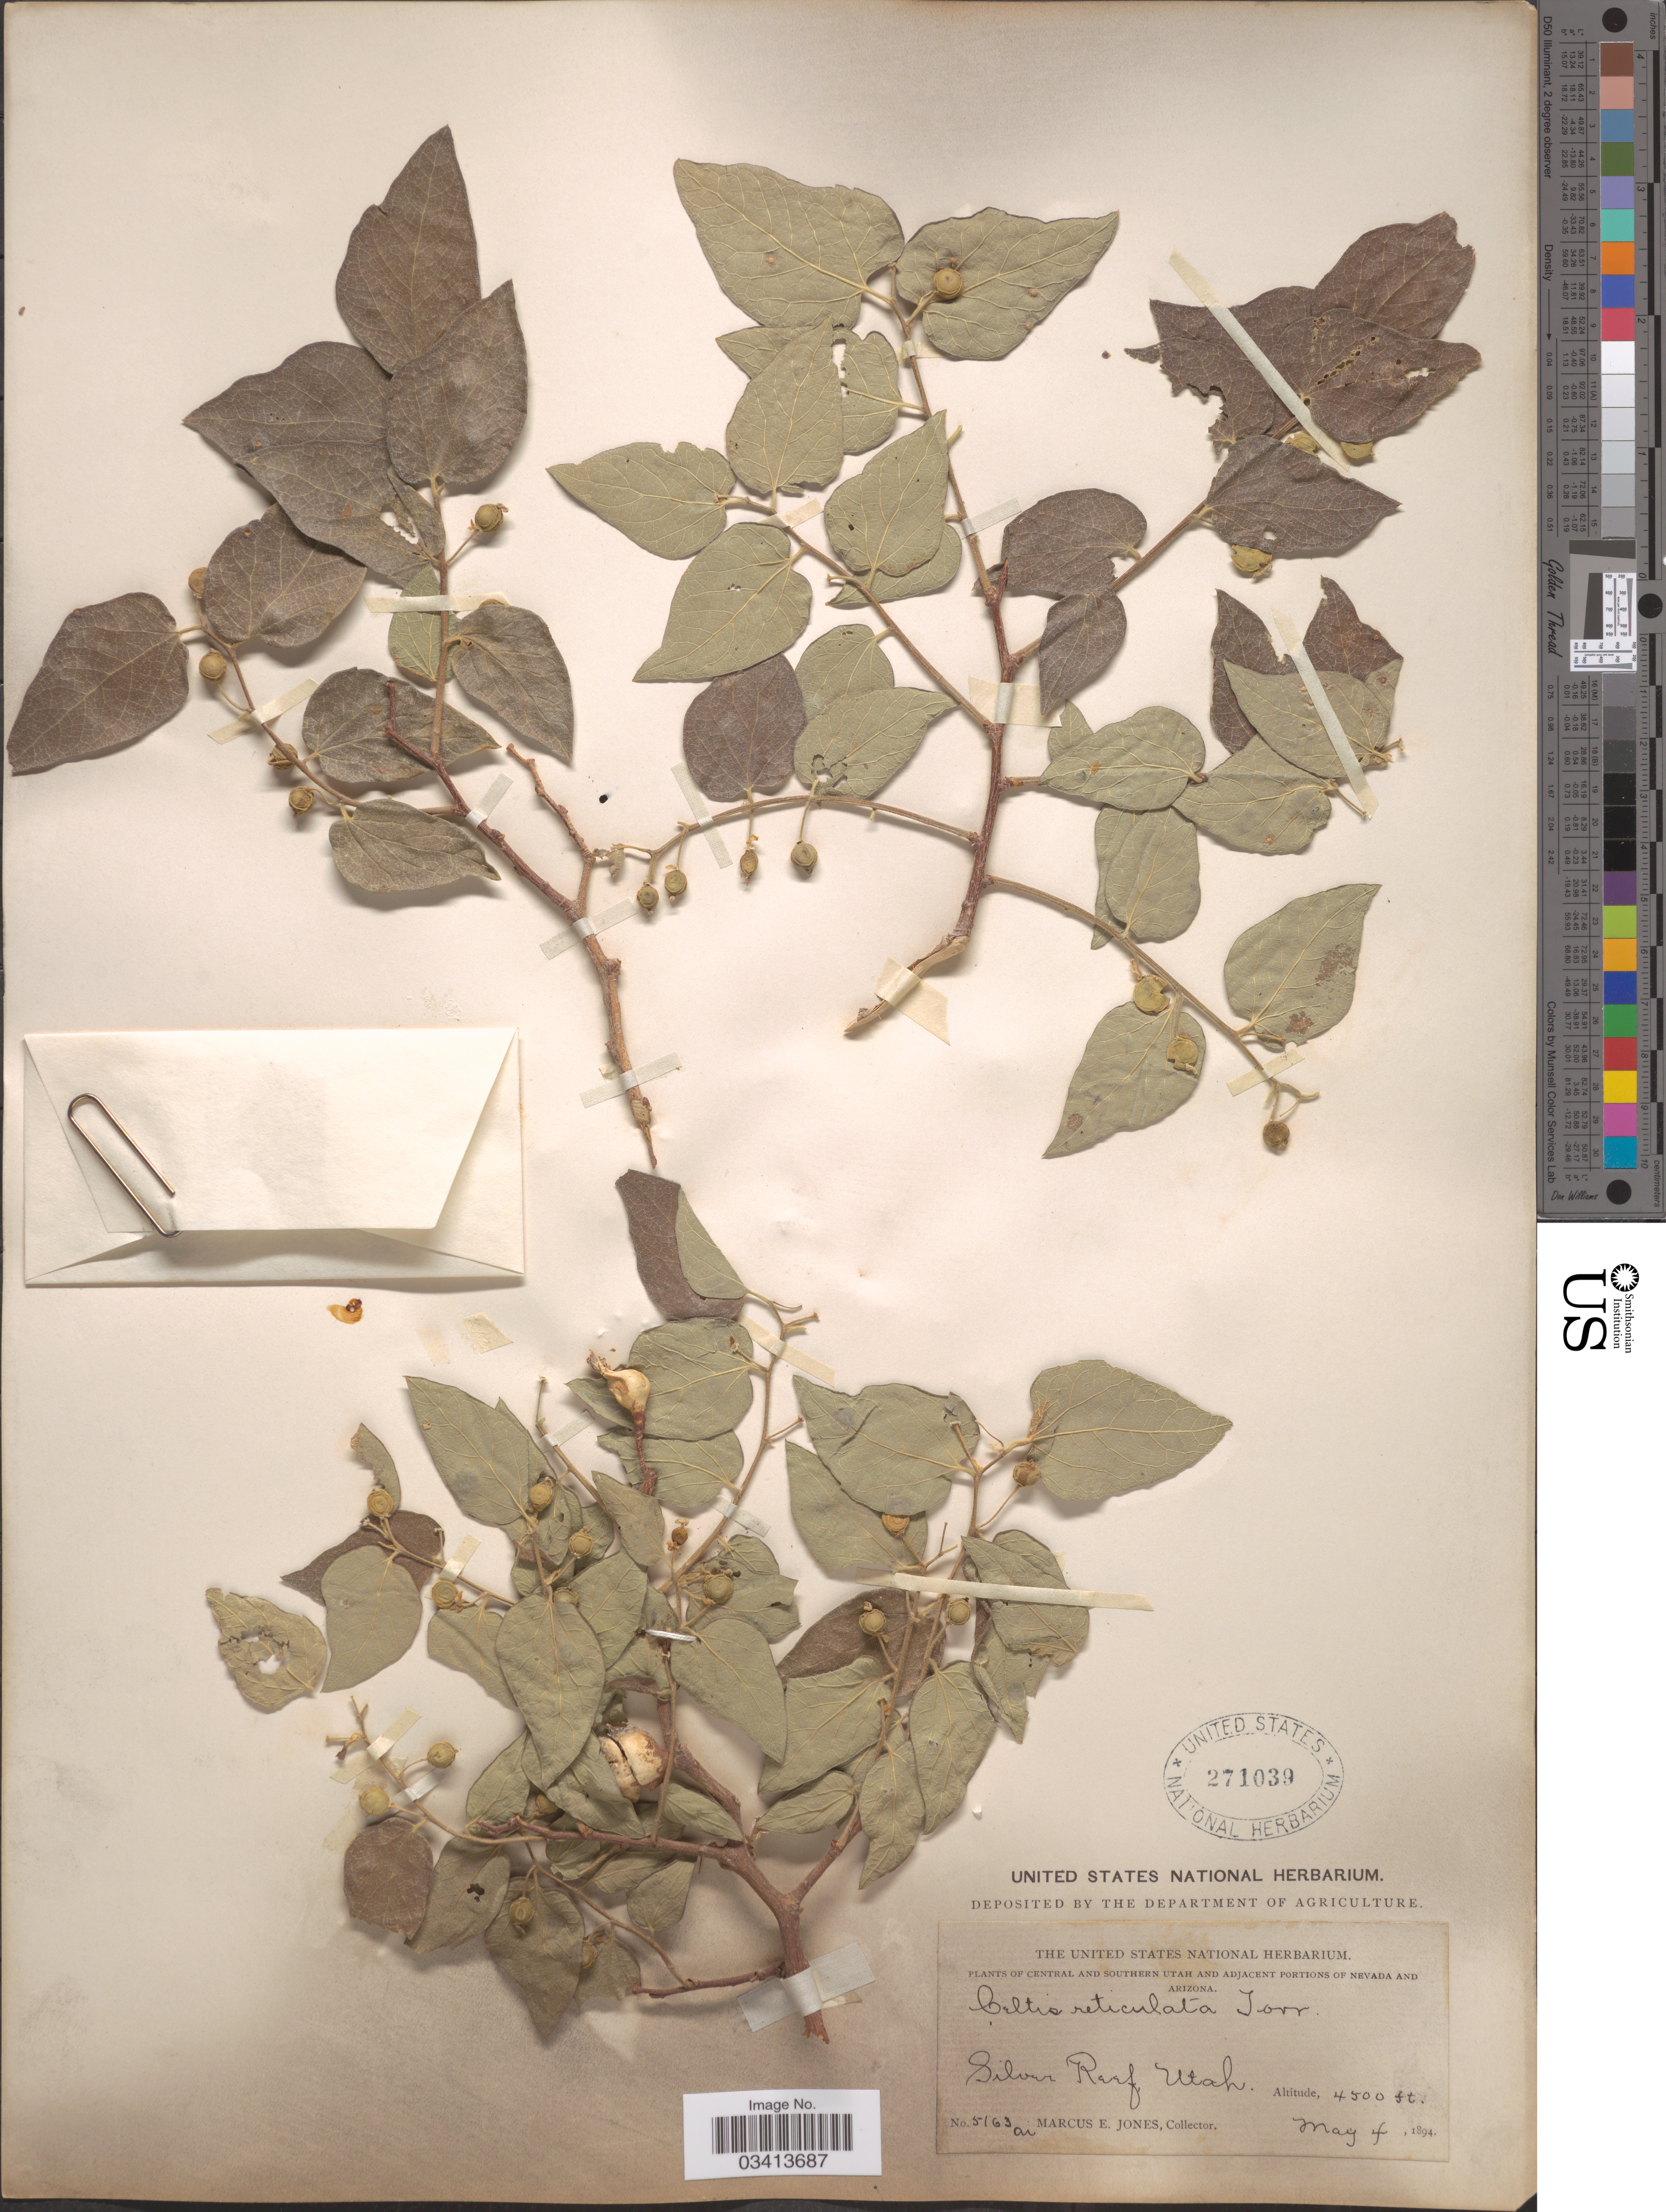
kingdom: Plantae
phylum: Tracheophyta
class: Magnoliopsida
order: Rosales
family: Cannabaceae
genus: Celtis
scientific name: Celtis laevigata var. reticulata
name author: (Torr.) L.D. Benson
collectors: M. E. Jones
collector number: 5163a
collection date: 1894-05-04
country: United States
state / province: Utah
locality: Central and Southern Utah. Silver Reef Utah.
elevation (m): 1372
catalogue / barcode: US 271039